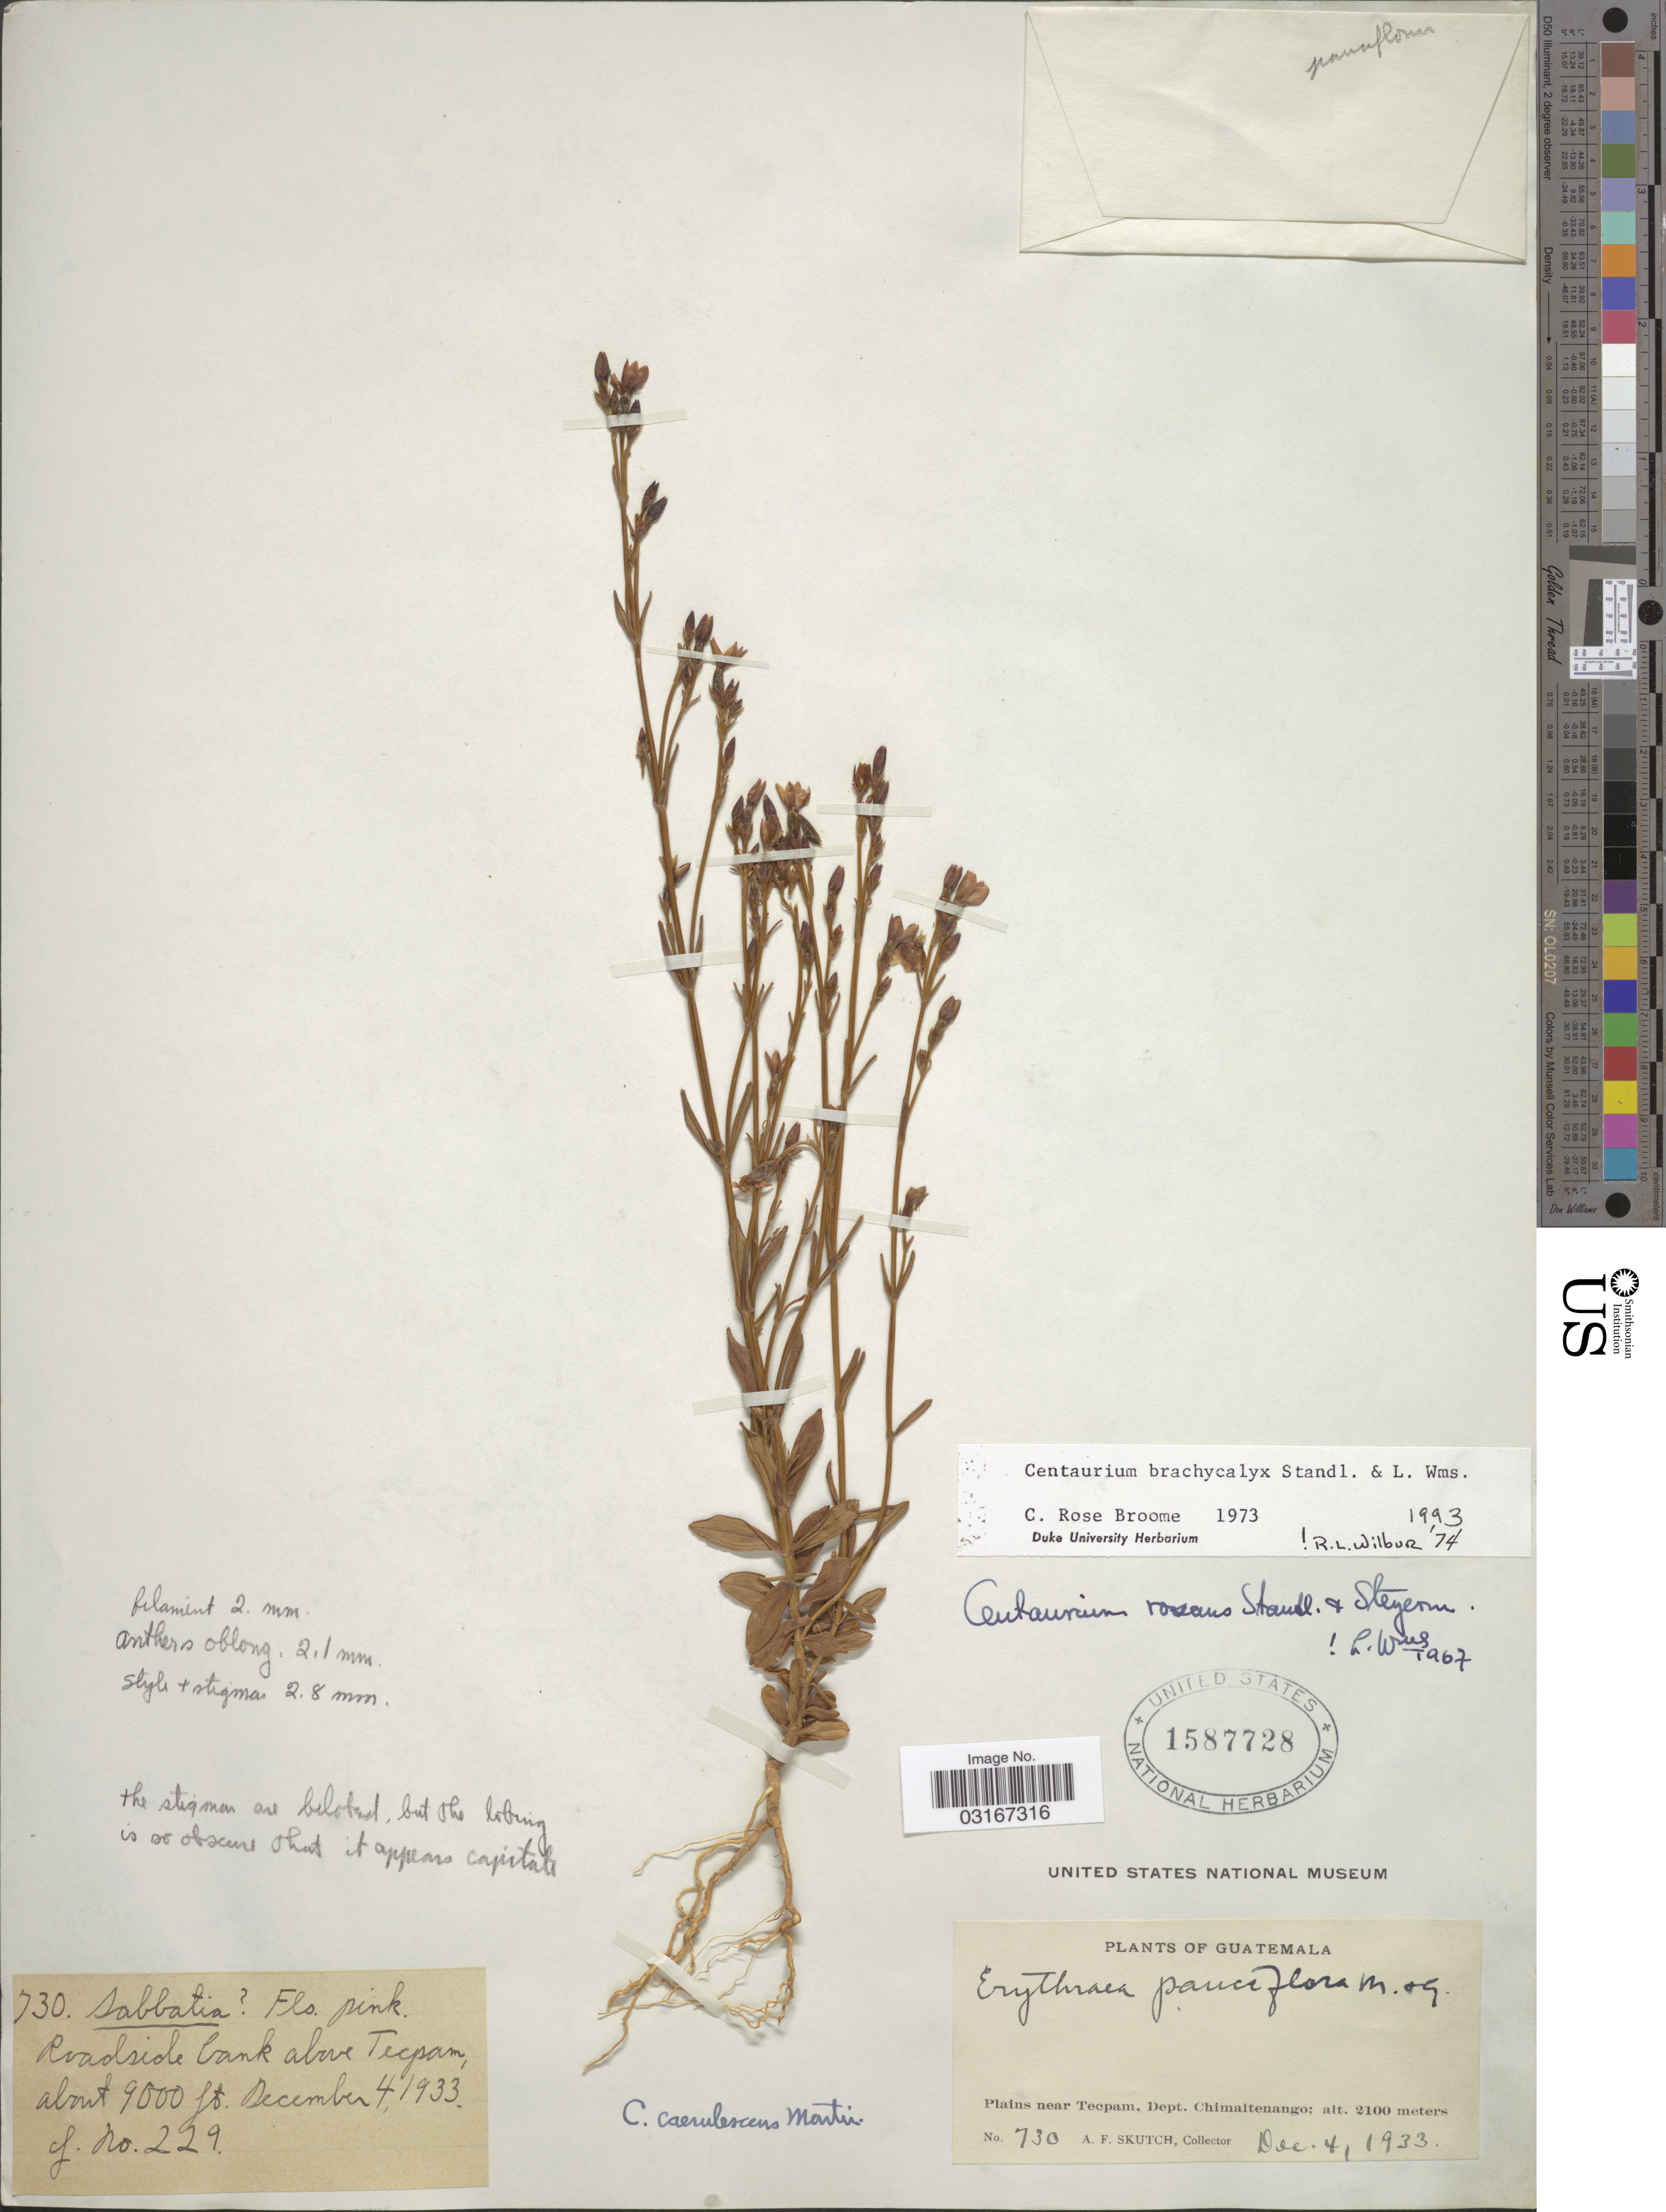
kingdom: Plantae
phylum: Tracheophyta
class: Magnoliopsida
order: Gentianales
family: Gentianaceae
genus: Centaurium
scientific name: Centaurium brachycalyx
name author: Standl. & L.O. Williams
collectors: A. F. Skutch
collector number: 730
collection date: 1933-12-04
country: Guatemala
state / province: Chimaltenango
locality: Roadside bank above Tecpam. Plains near Tecpam, Dept. Chimaltenango.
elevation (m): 2100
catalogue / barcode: US 1587728